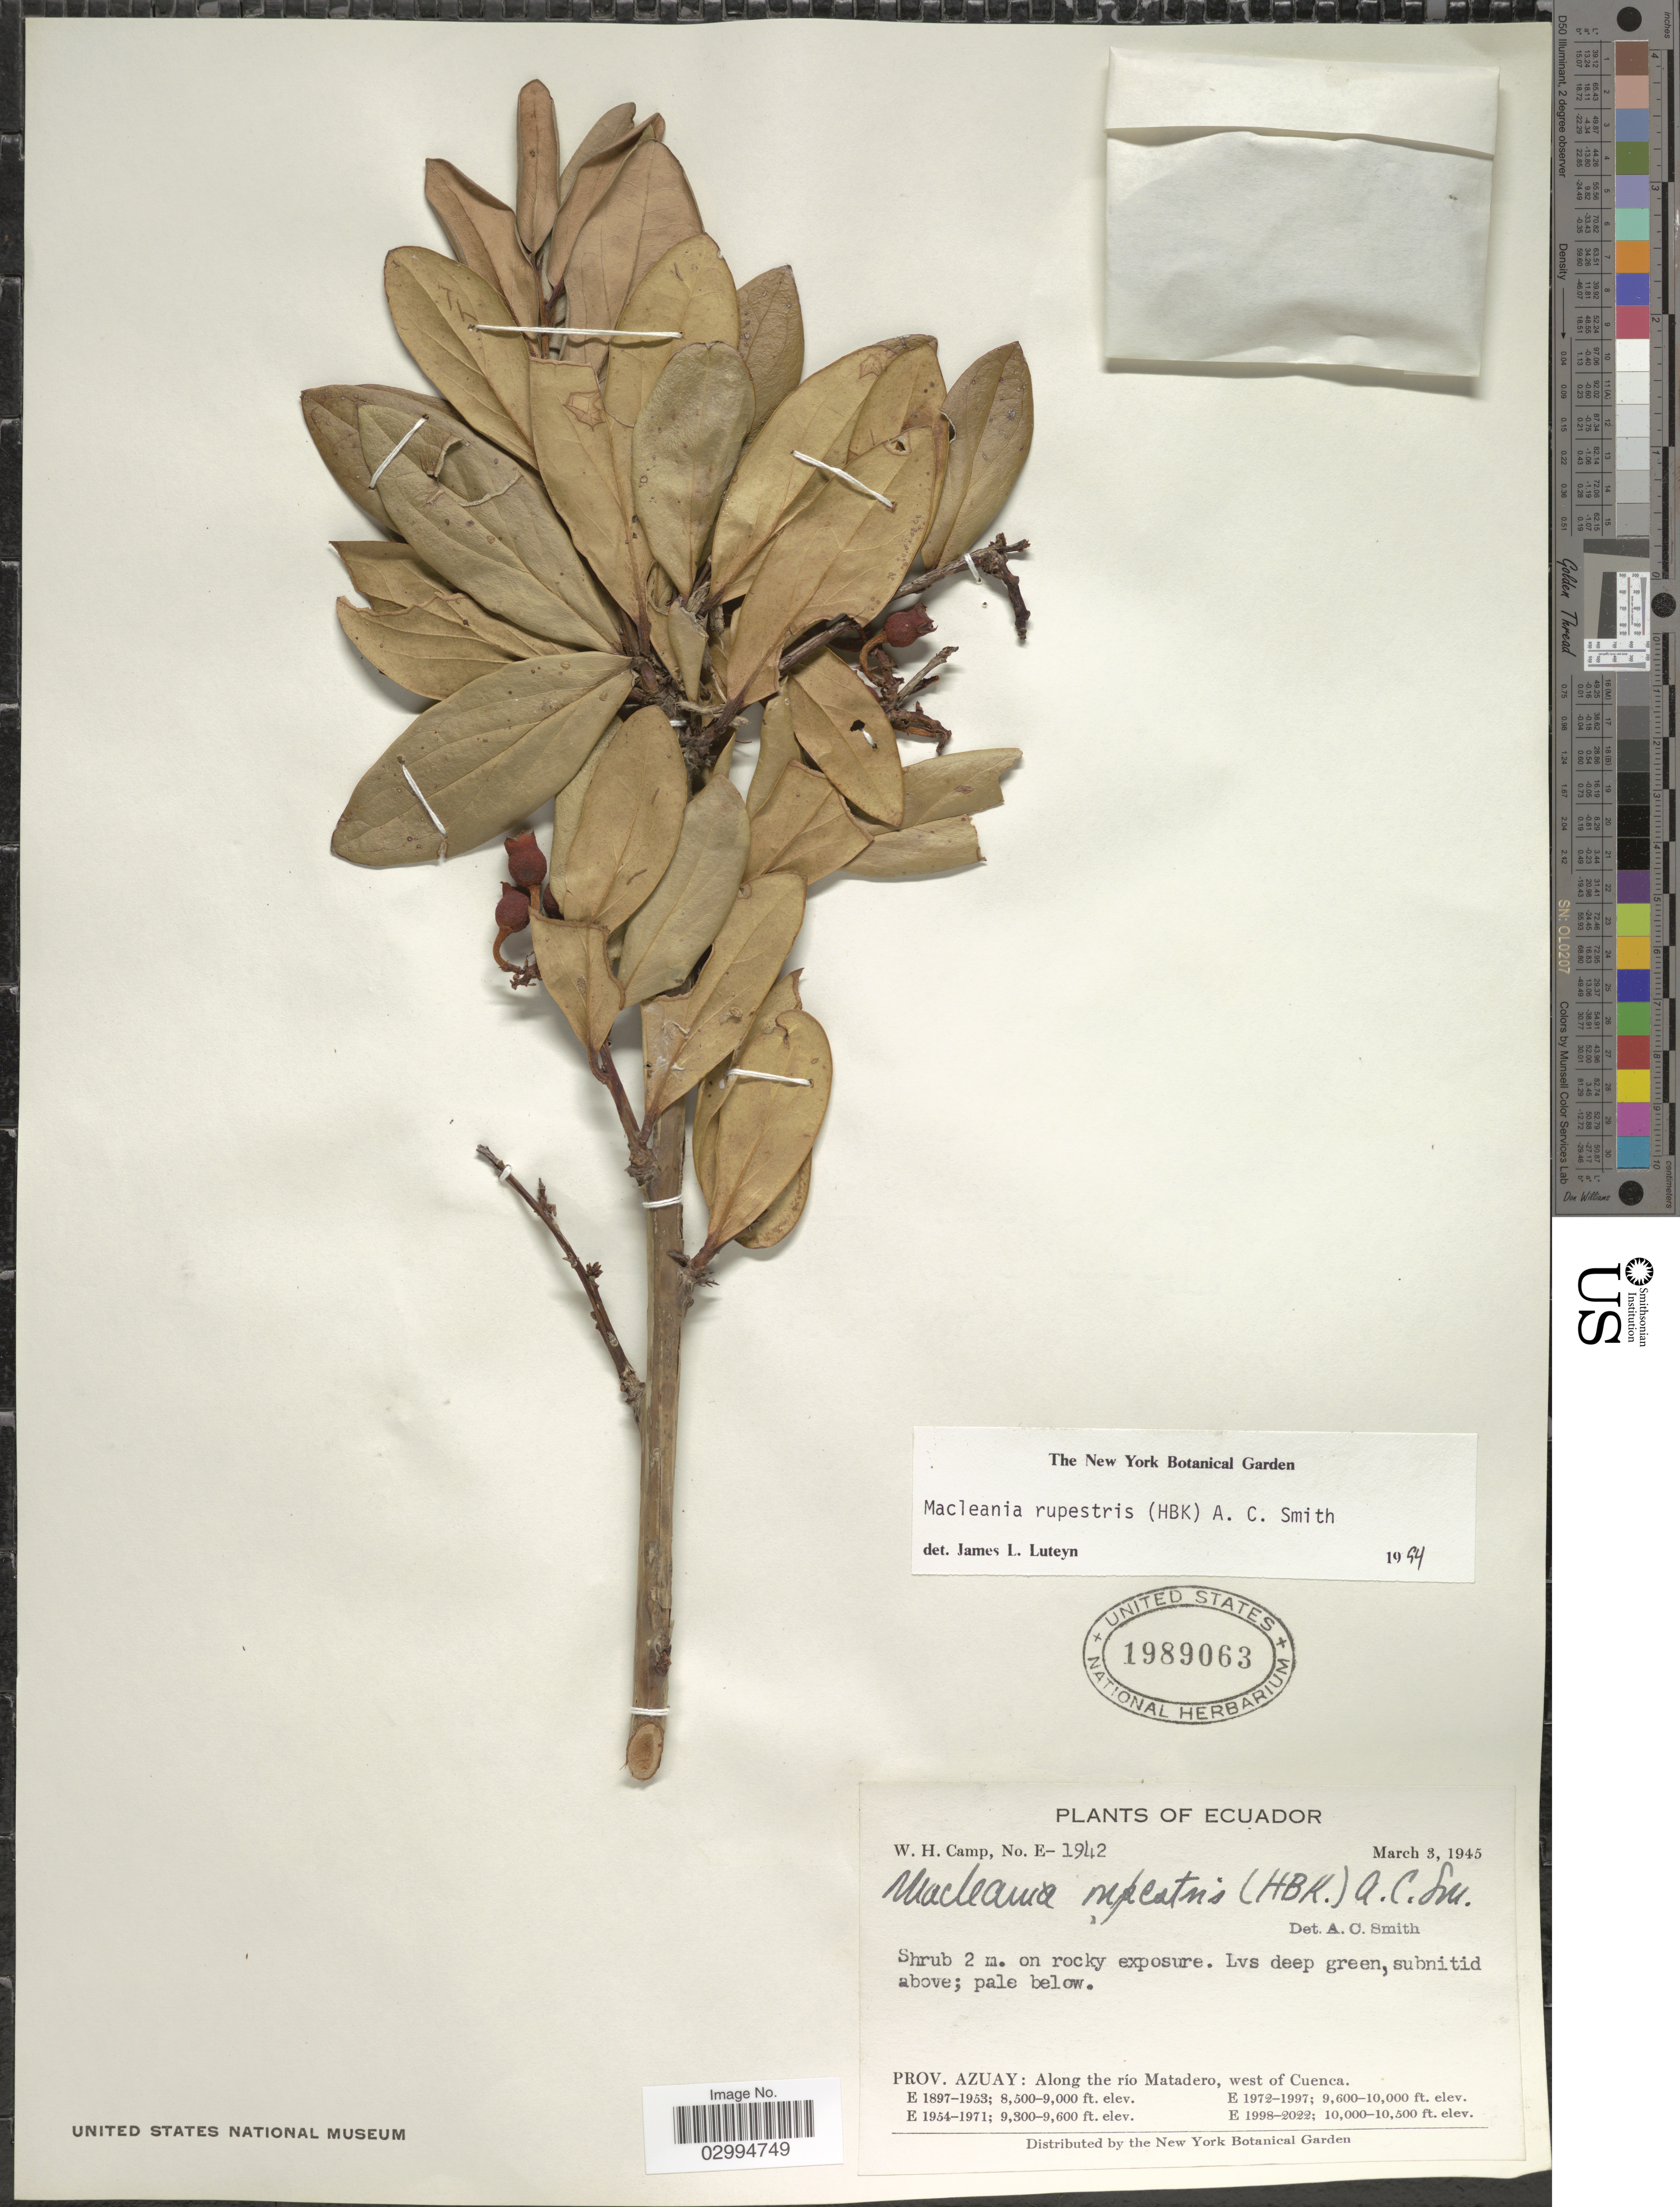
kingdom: Plantae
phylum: Tracheophyta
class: Magnoliopsida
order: Ericales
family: Ericaceae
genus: Macleania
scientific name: Macleania rupestris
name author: (Kunth) A.C. Sm.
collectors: W. H. Camp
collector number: E-1942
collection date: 1945-03-03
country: Ecuador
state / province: Azuay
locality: Along the río Matadero, west of Cuenca.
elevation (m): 2591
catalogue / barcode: US 1989063